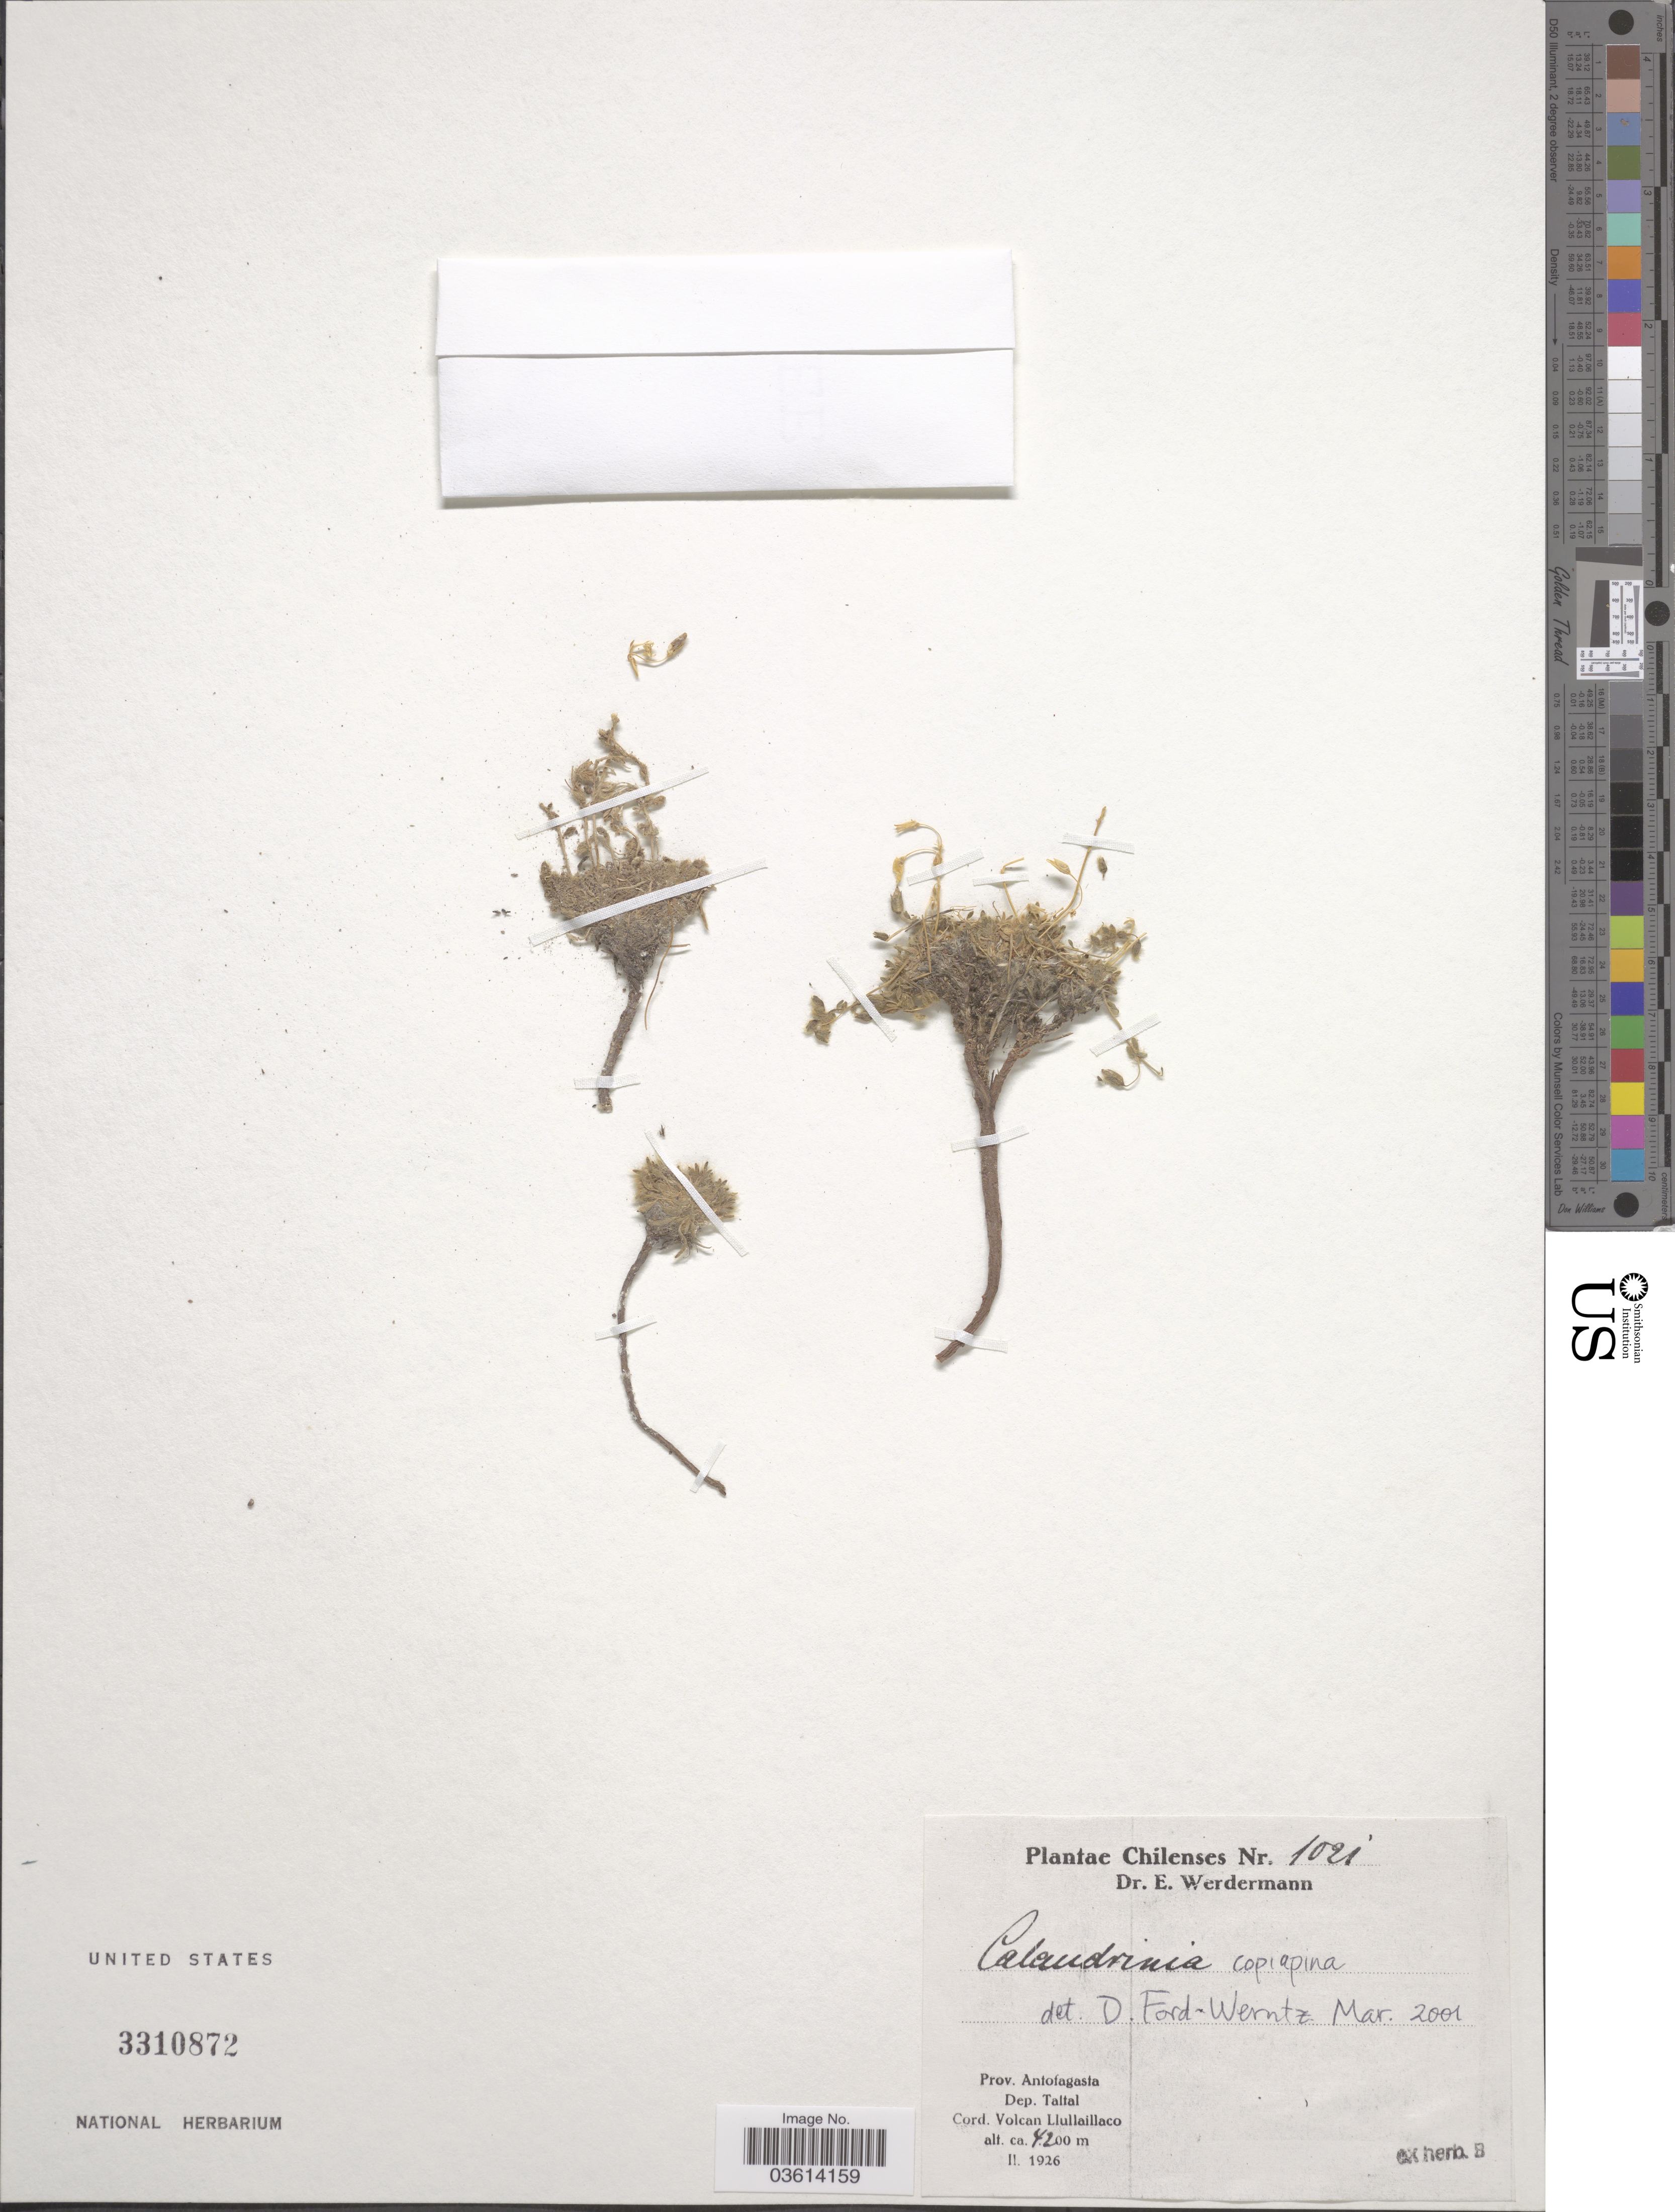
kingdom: Plantae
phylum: Tracheophyta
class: Magnoliopsida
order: Caryophyllales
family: Montiaceae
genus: Montiopsis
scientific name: Montiopsis copiapina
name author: (Phil.) D.I. Ford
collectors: E. Werdermann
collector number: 1021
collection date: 1926-02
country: Chile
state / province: Antofagasta (II)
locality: Prov. Antofagasta. Dep. Taltal. Cord. Volcan Llullaillaco.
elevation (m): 4200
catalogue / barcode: US 3310872